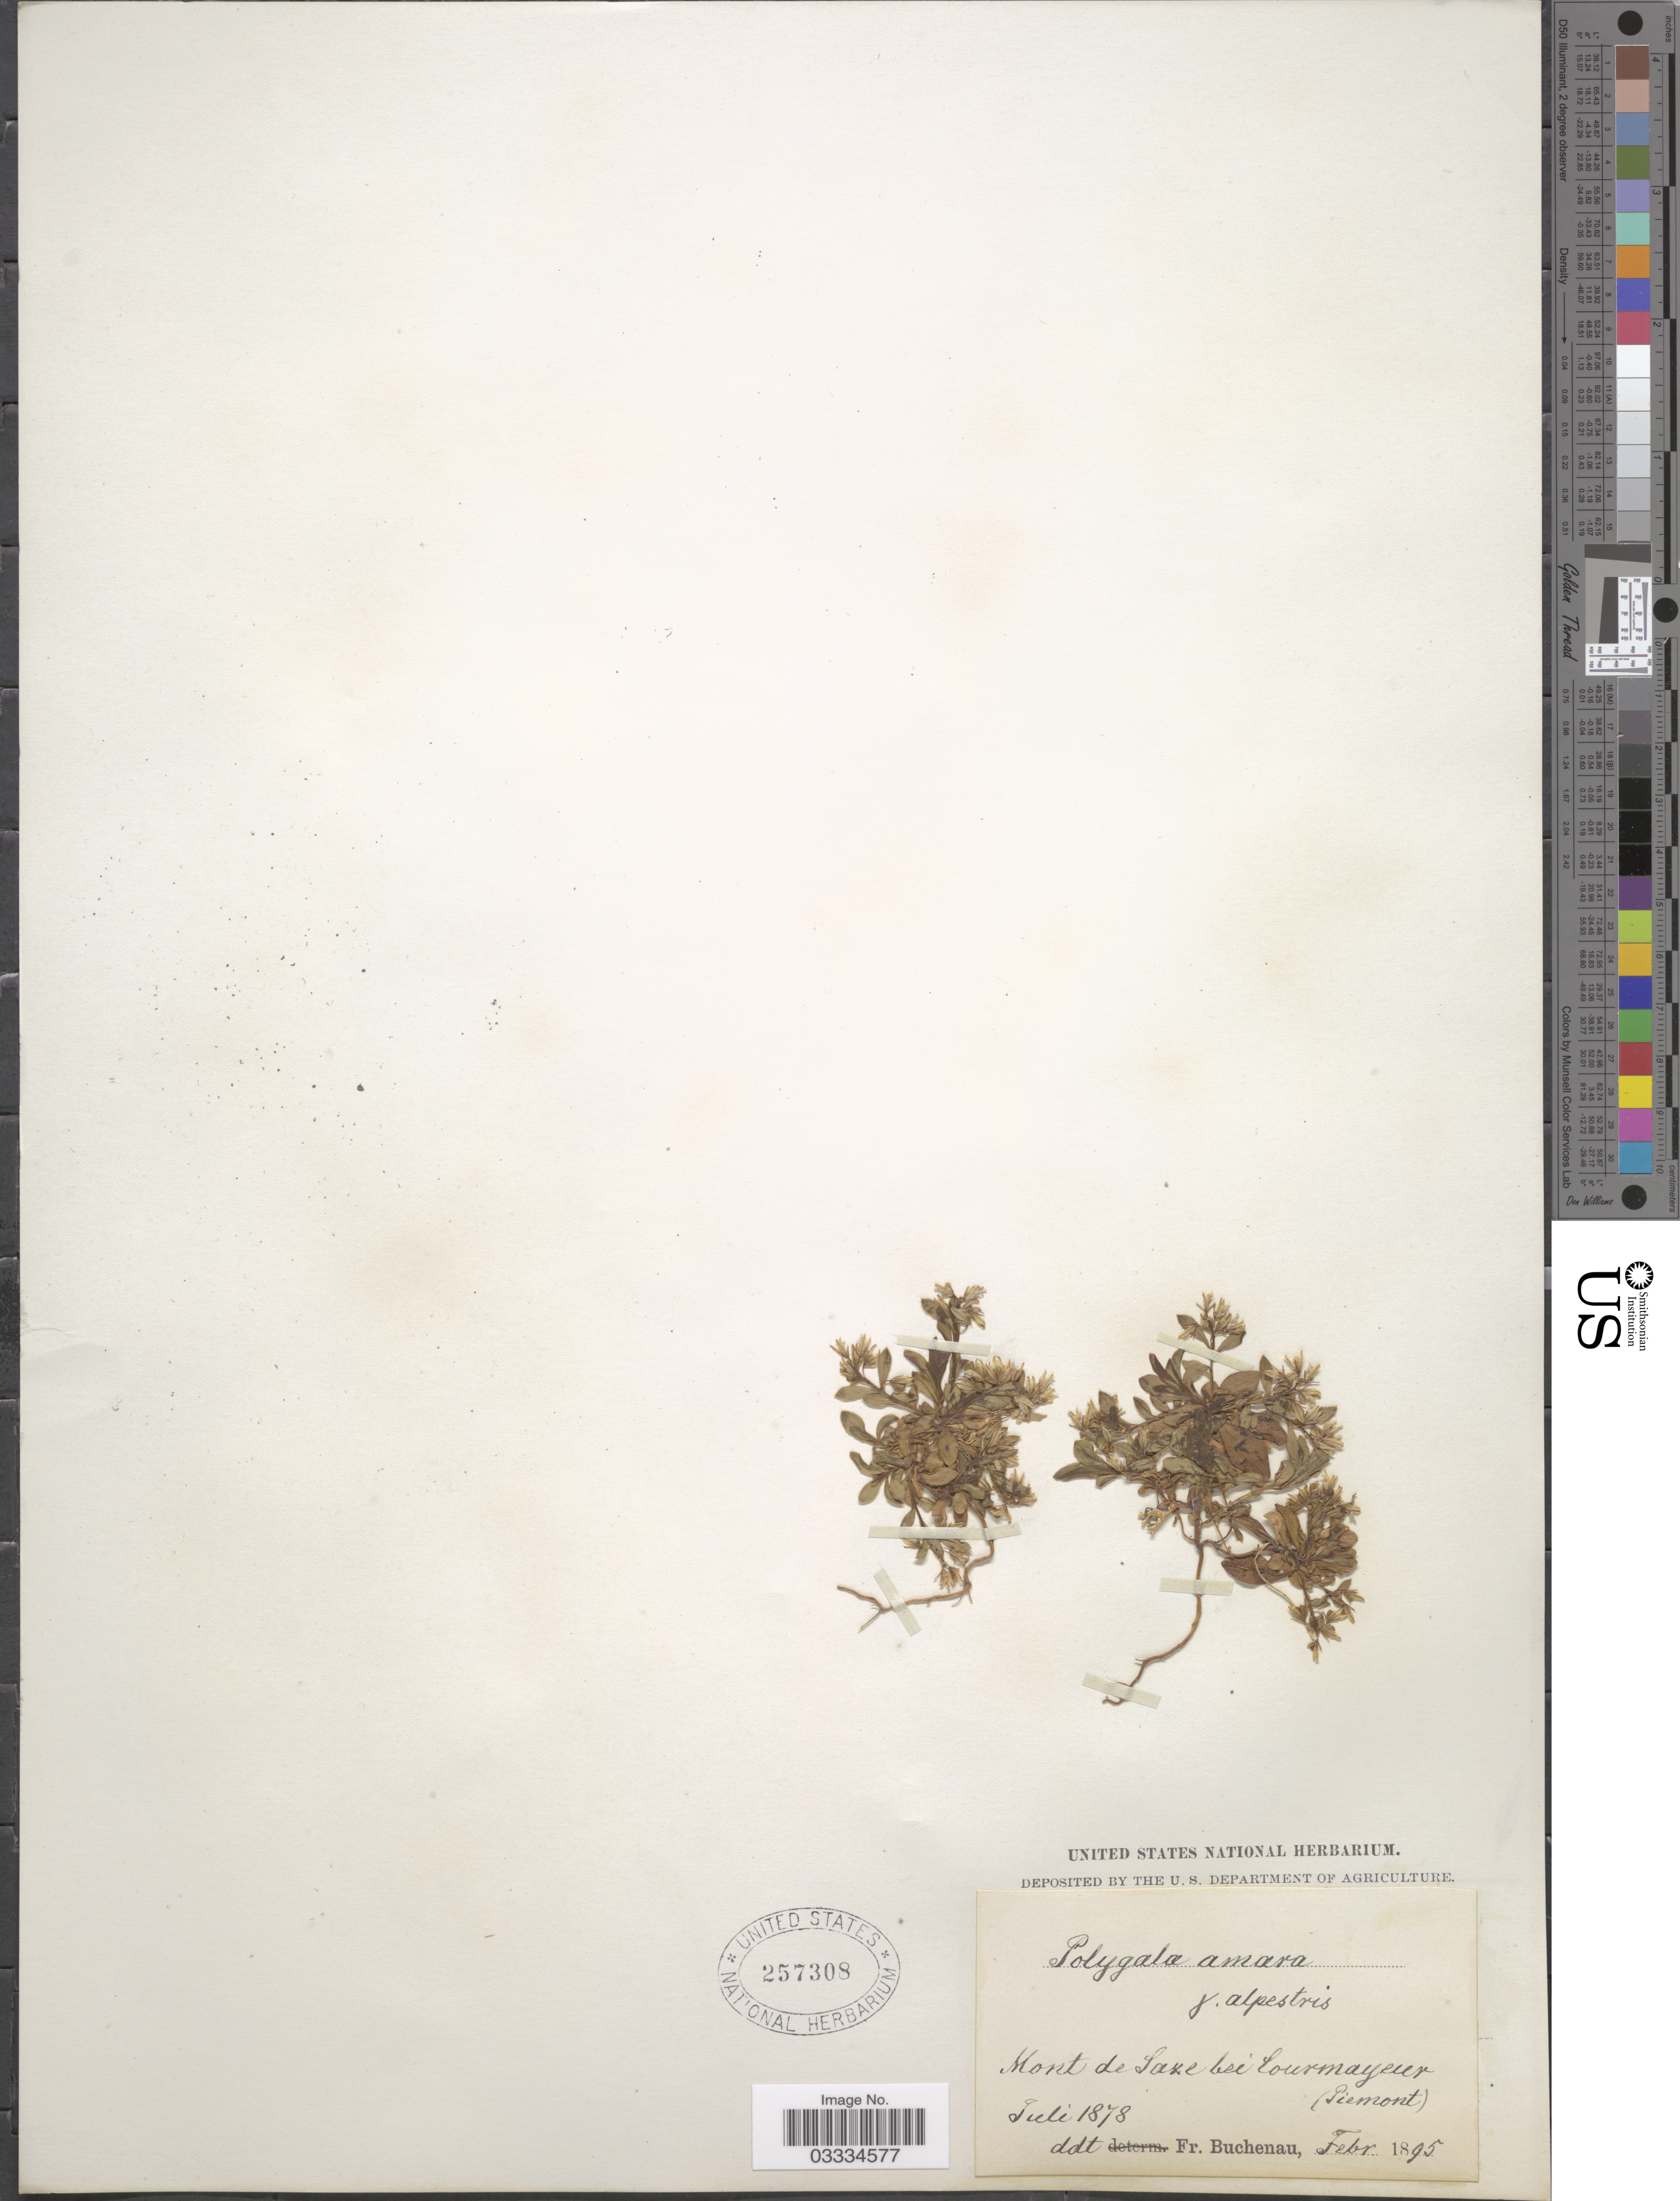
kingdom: Plantae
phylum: Tracheophyta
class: Magnoliopsida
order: Fabales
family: Polygalaceae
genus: Polygala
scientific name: Polygala amara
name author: L.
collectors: F. Buchenau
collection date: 1895-02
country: Italy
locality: Mont de Saxe bei Courmayeur (Piemont).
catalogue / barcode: US 257308